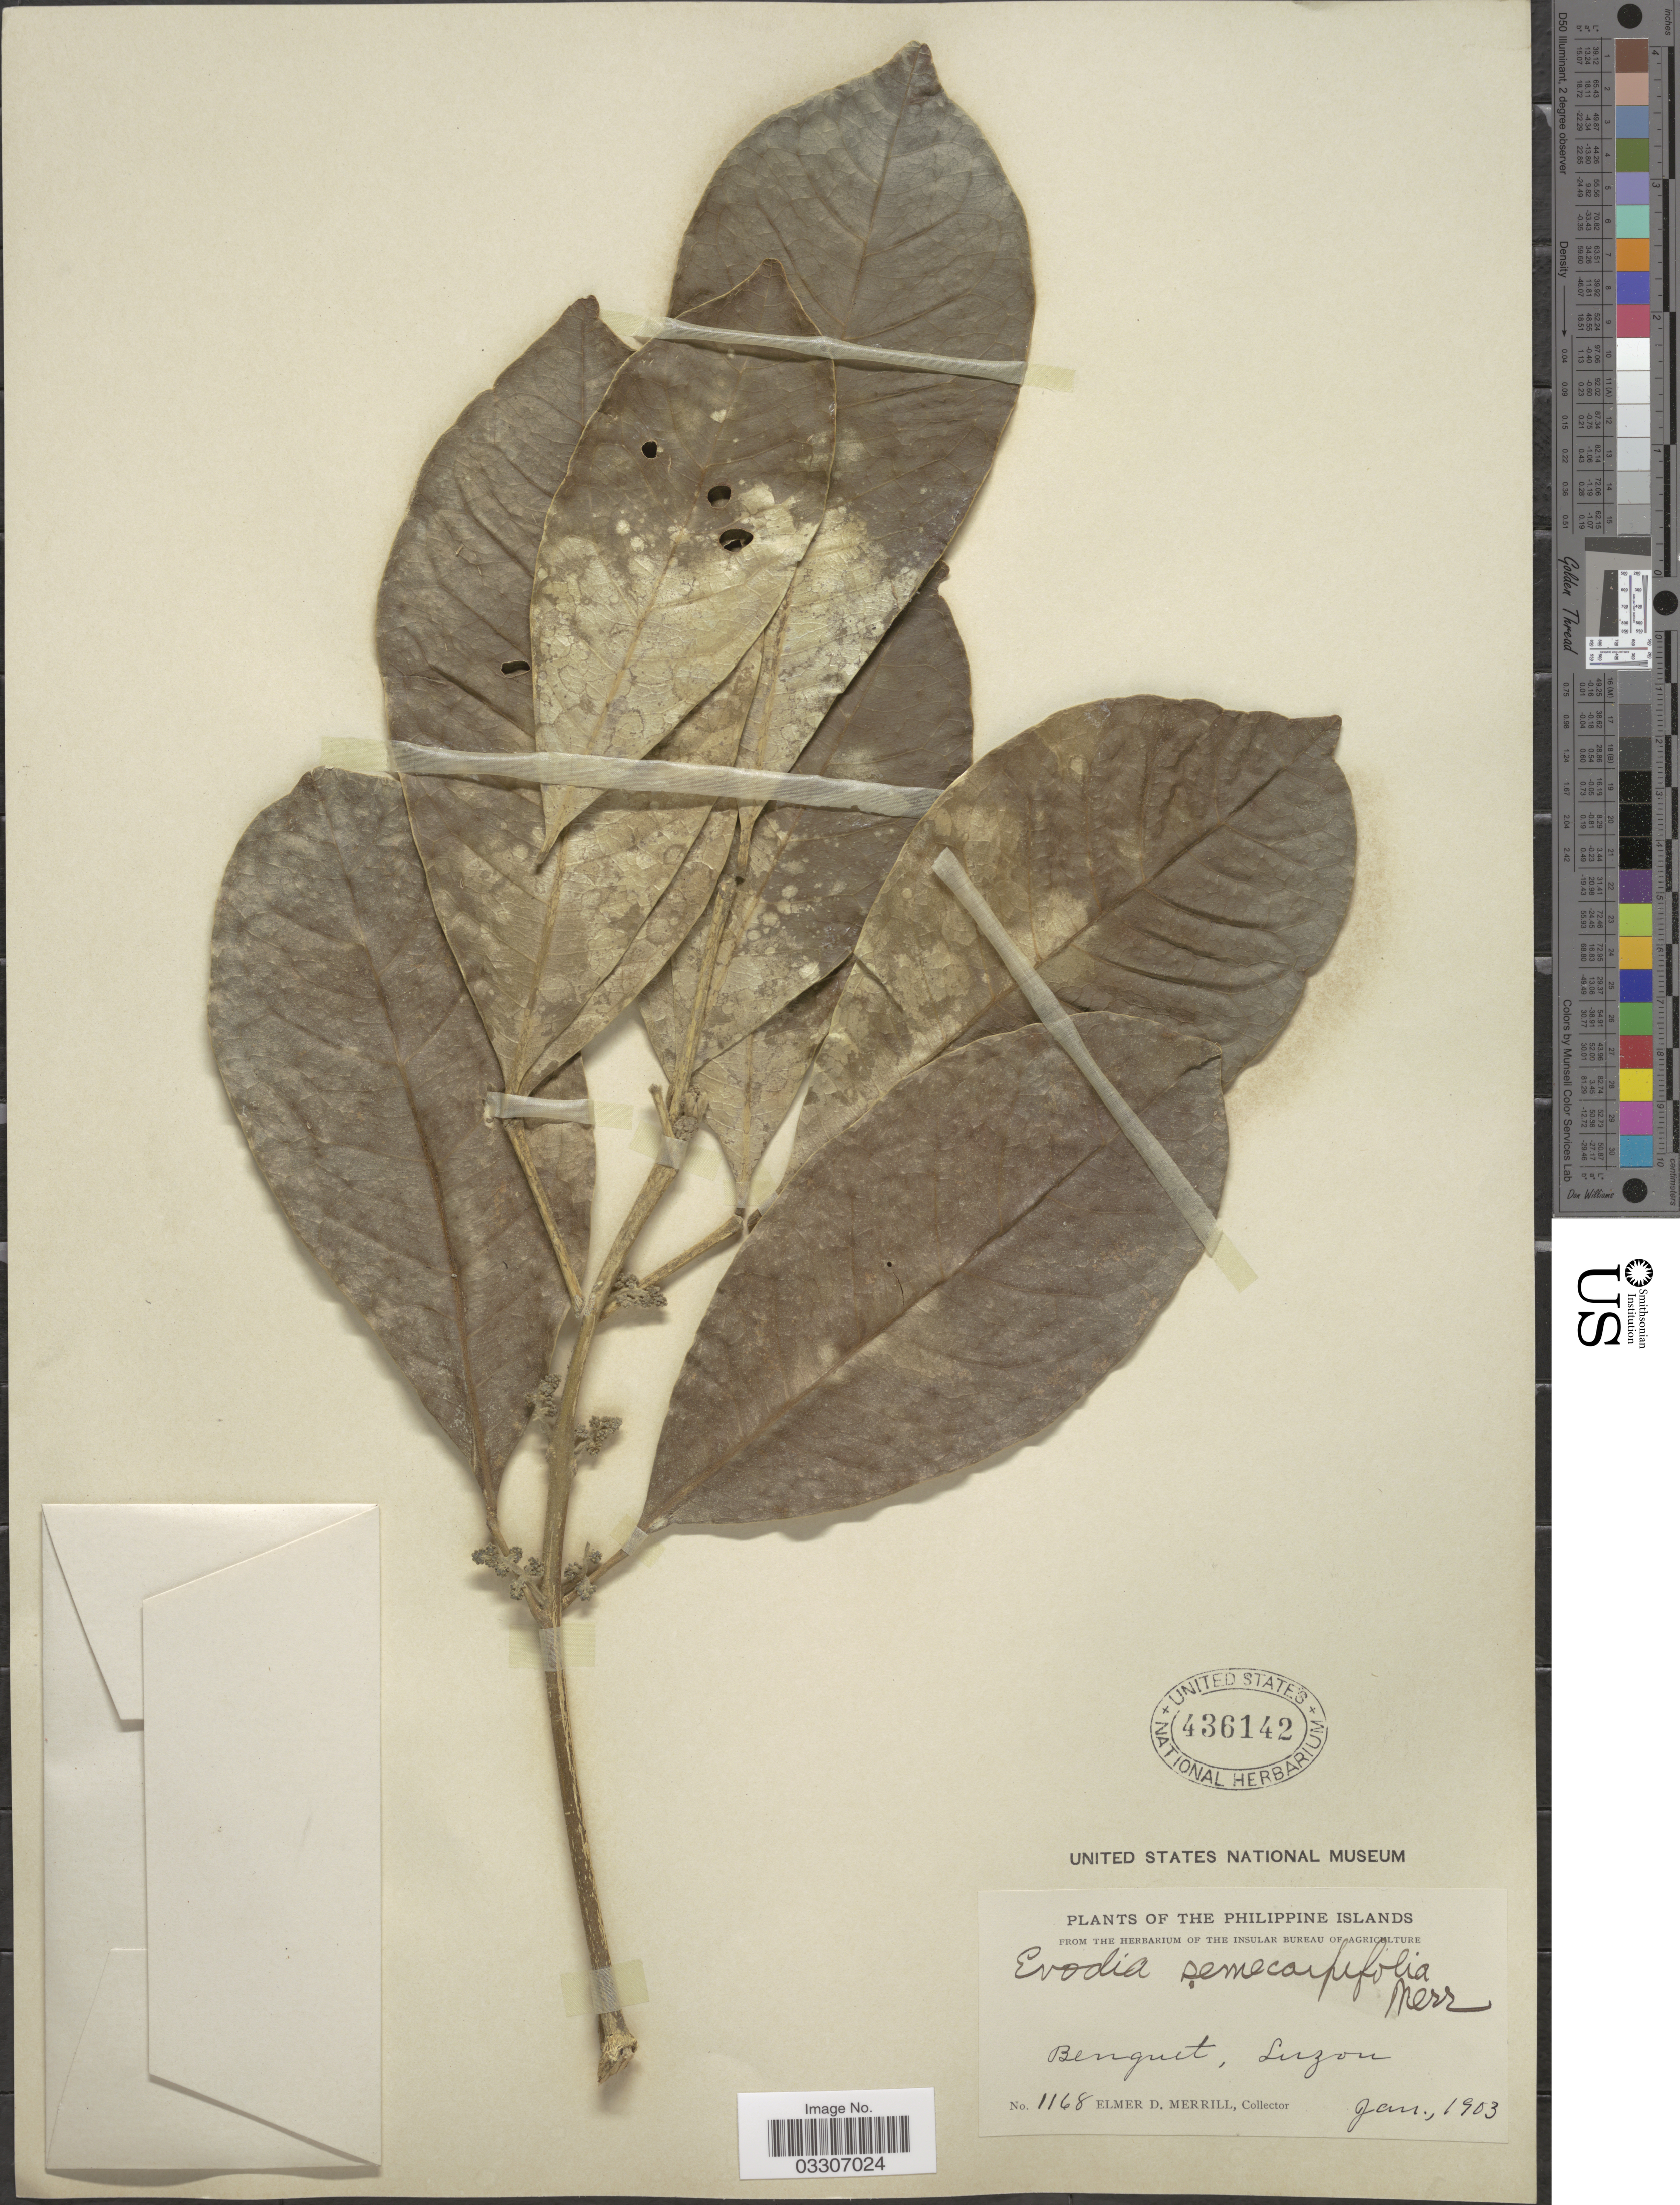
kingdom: Plantae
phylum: Tracheophyta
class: Magnoliopsida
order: Sapindales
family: Rutaceae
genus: Melicope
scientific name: Melicope semecarpifolia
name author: (Merr.) T.G. Hartley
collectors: E. D. Merrill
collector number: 1168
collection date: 1903-01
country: Philippines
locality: Benguet, Luzon.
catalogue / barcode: US 436142